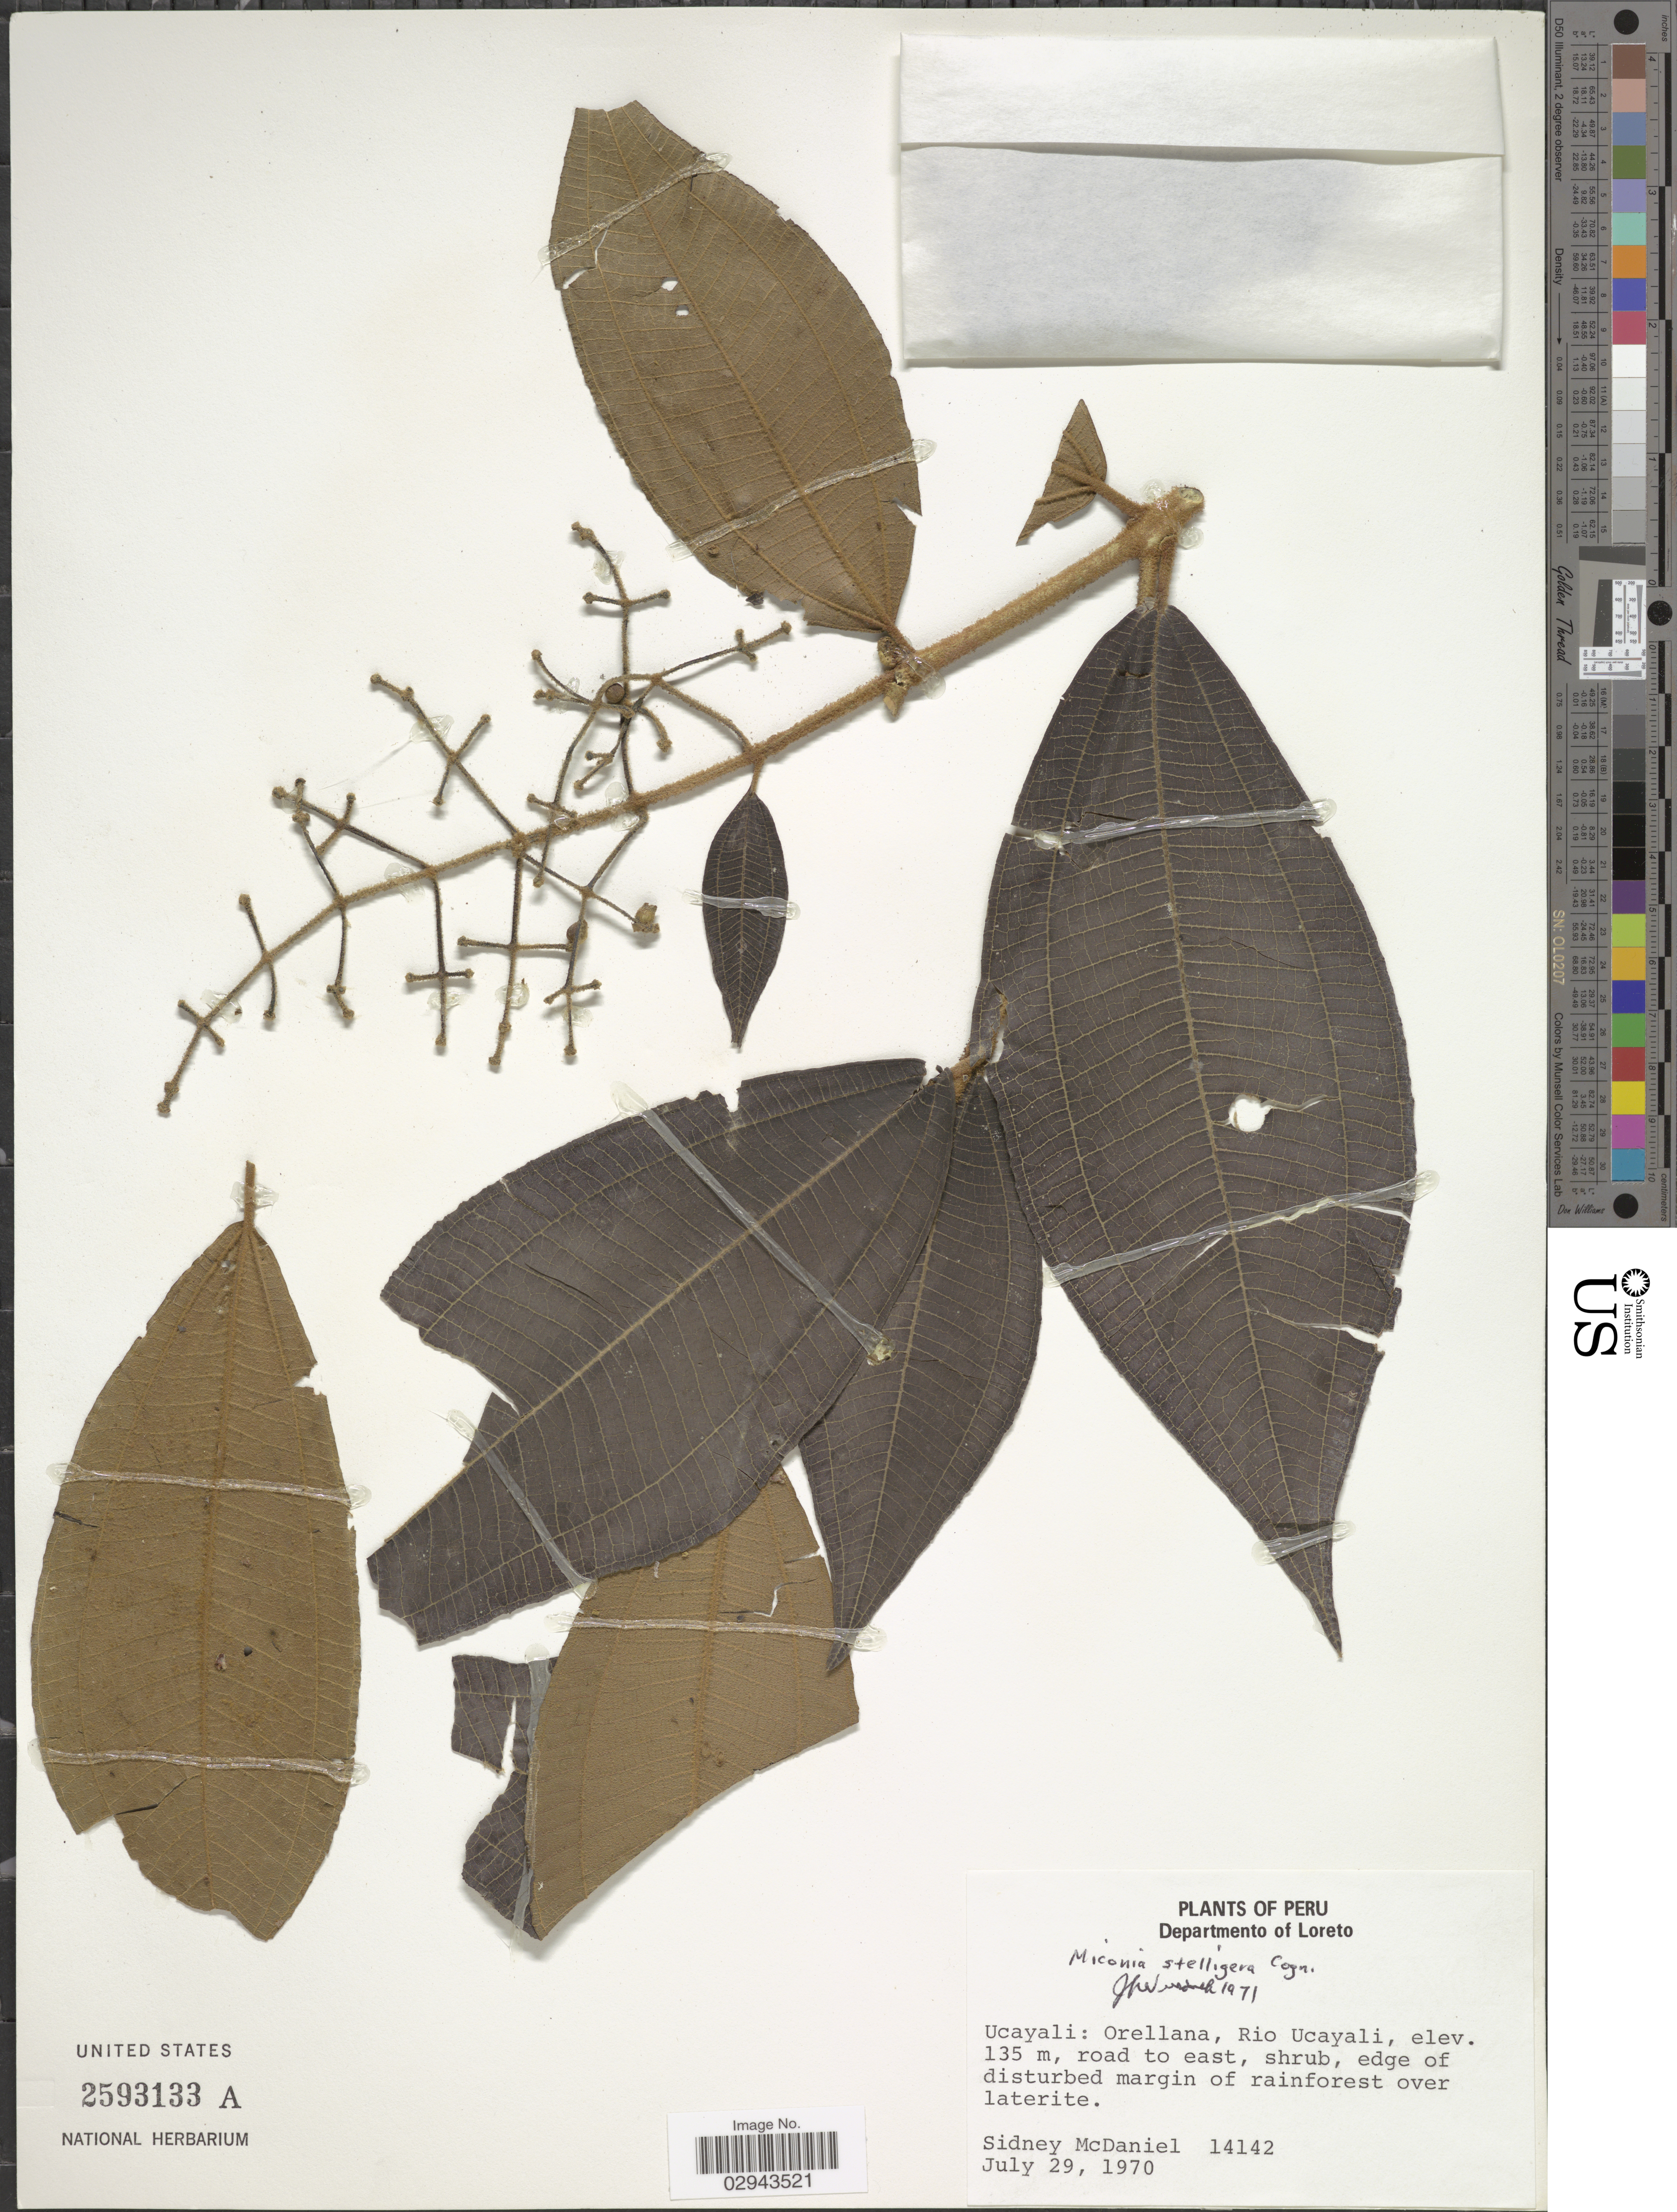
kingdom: Plantae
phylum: Tracheophyta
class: Magnoliopsida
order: Myrtales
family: Melastomataceae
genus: Miconia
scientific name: Miconia stelligera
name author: Cogn.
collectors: S. McDaniel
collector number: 14142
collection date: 1970-07-29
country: Peru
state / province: Loreto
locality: Departmento of Loreto. Ucayali: Orellana, Rio Ucayali.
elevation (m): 135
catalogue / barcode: US 2593133A